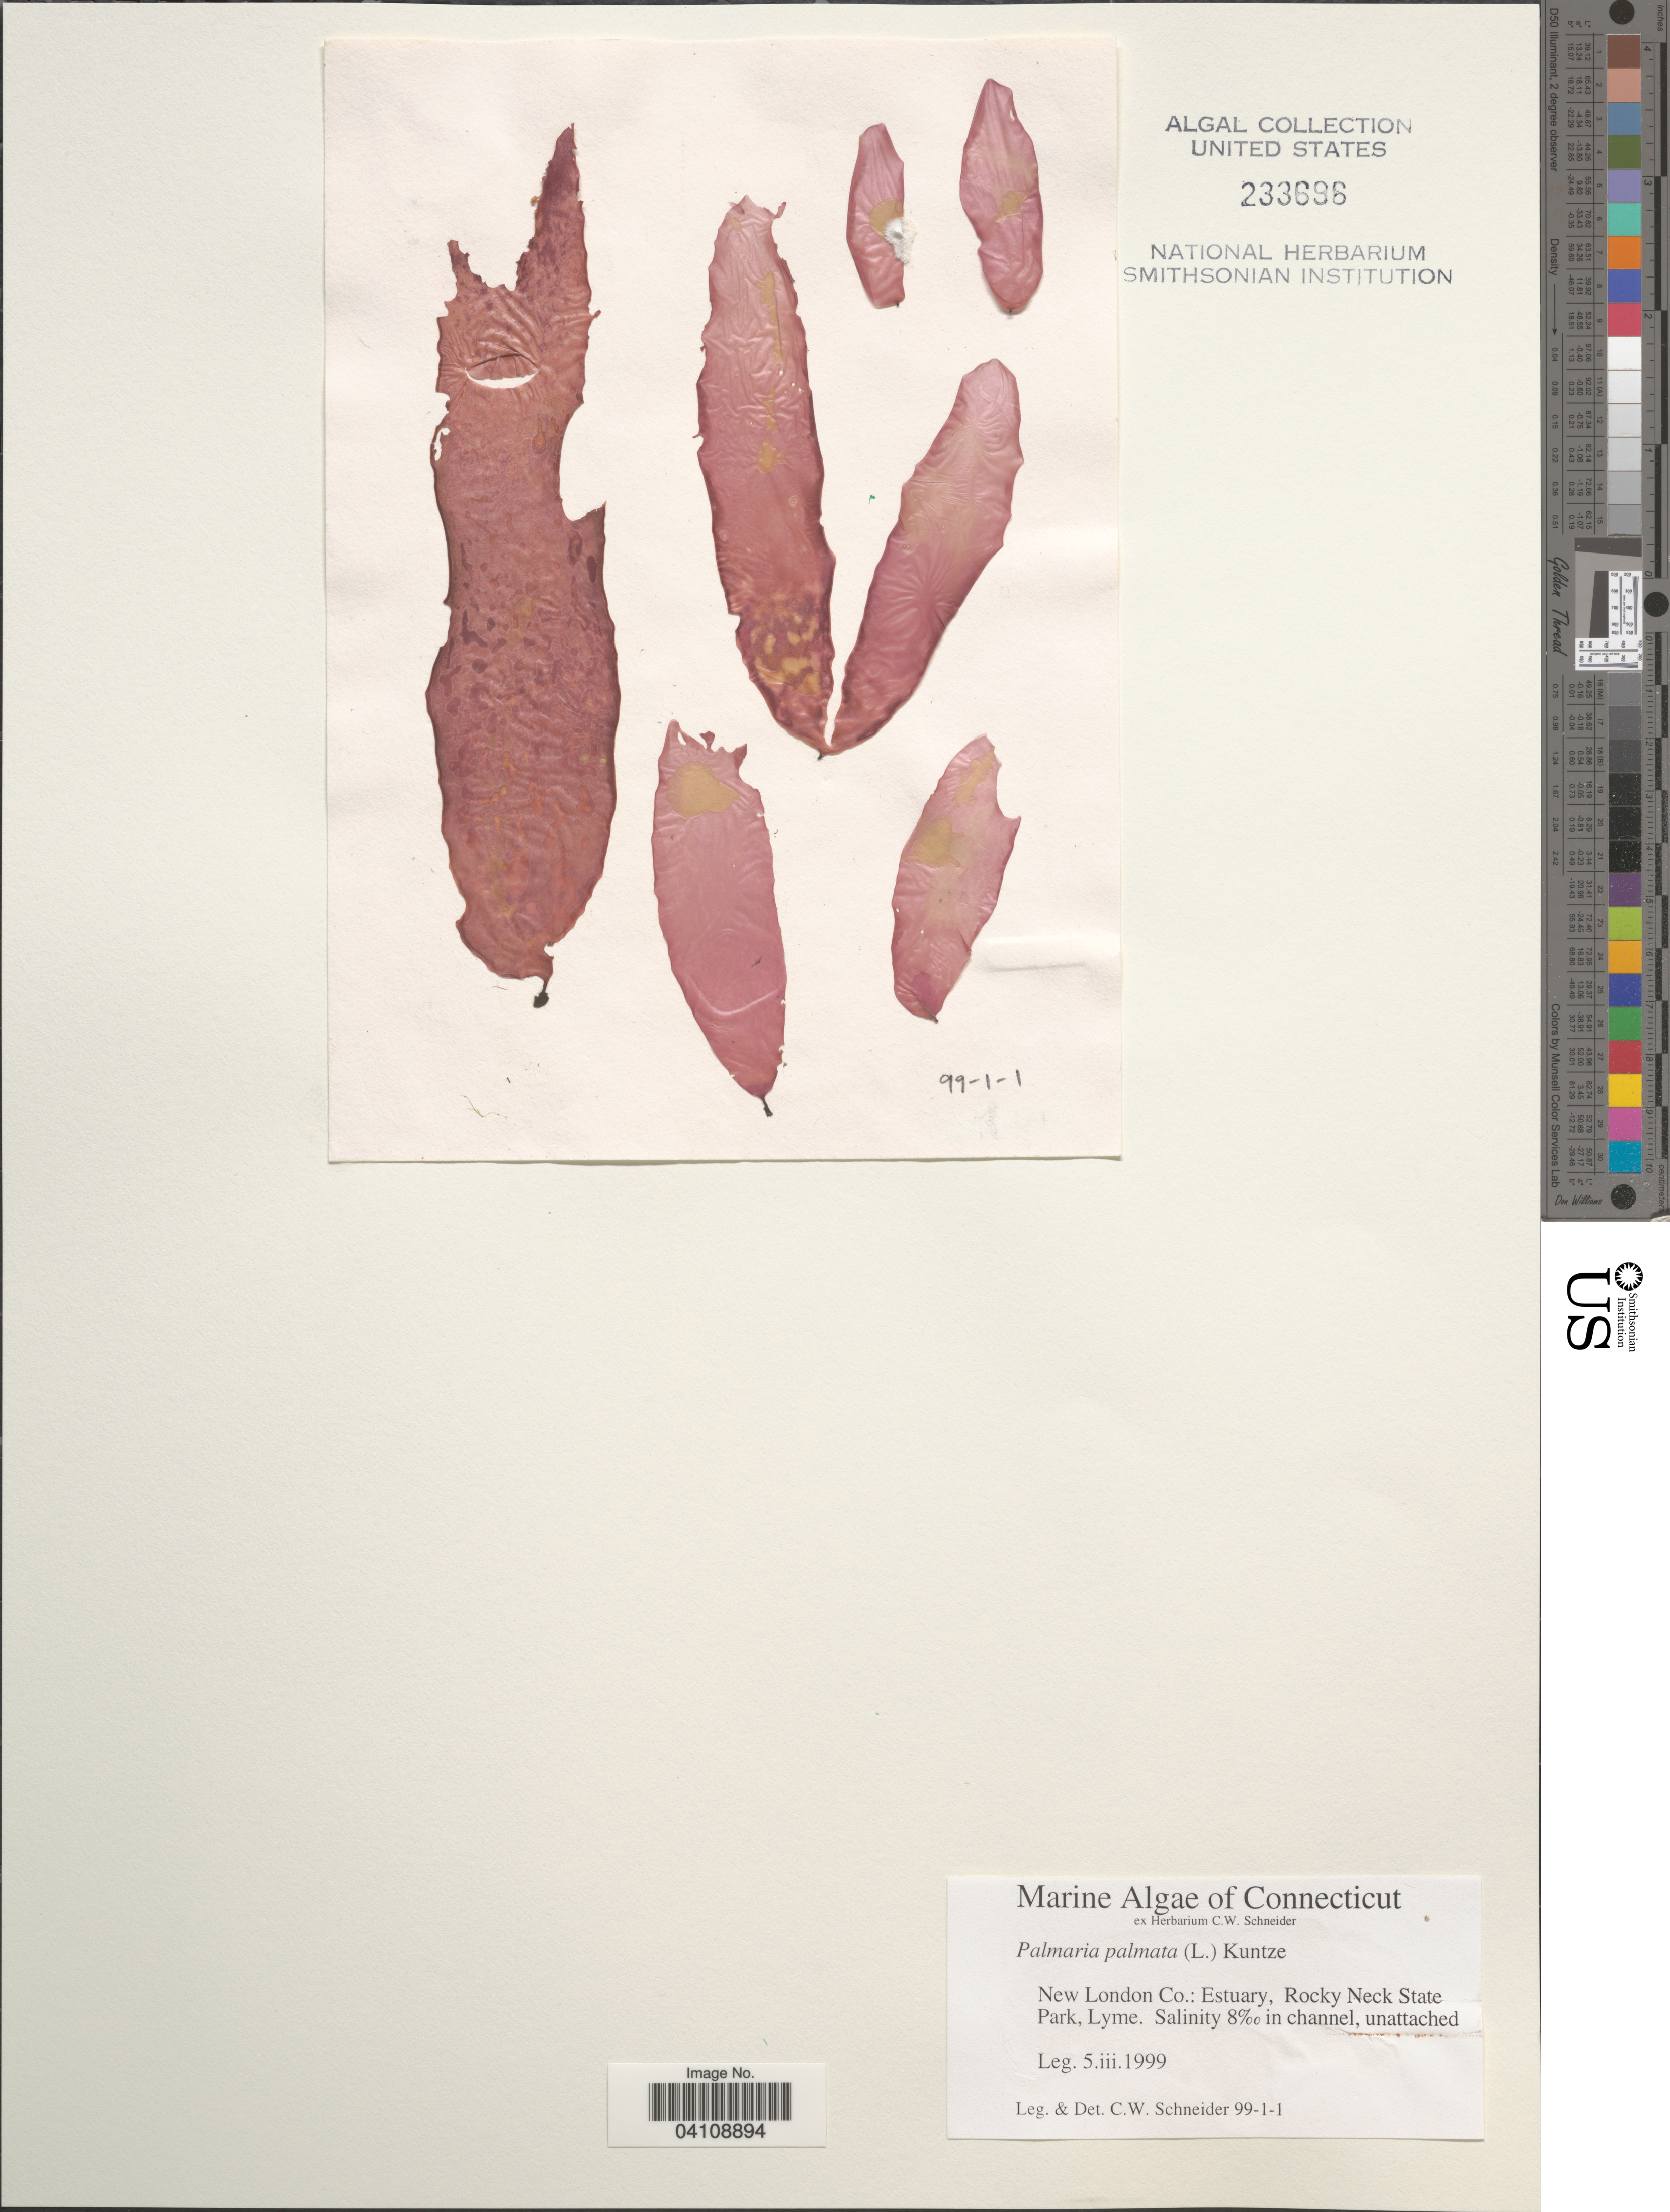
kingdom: Plantae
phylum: Rhodophyta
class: Florideophyceae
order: Palmariales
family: Palmariaceae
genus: Palmaria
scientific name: Palmaria palmata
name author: (L.) F. Weber & D. Mohr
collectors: C. W.Schneider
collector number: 99-1-1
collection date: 1999-03-05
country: United States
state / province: Connecticut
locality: New London Co.: Estuary, Rocky Neck State Park, Lyme.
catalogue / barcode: US 233696